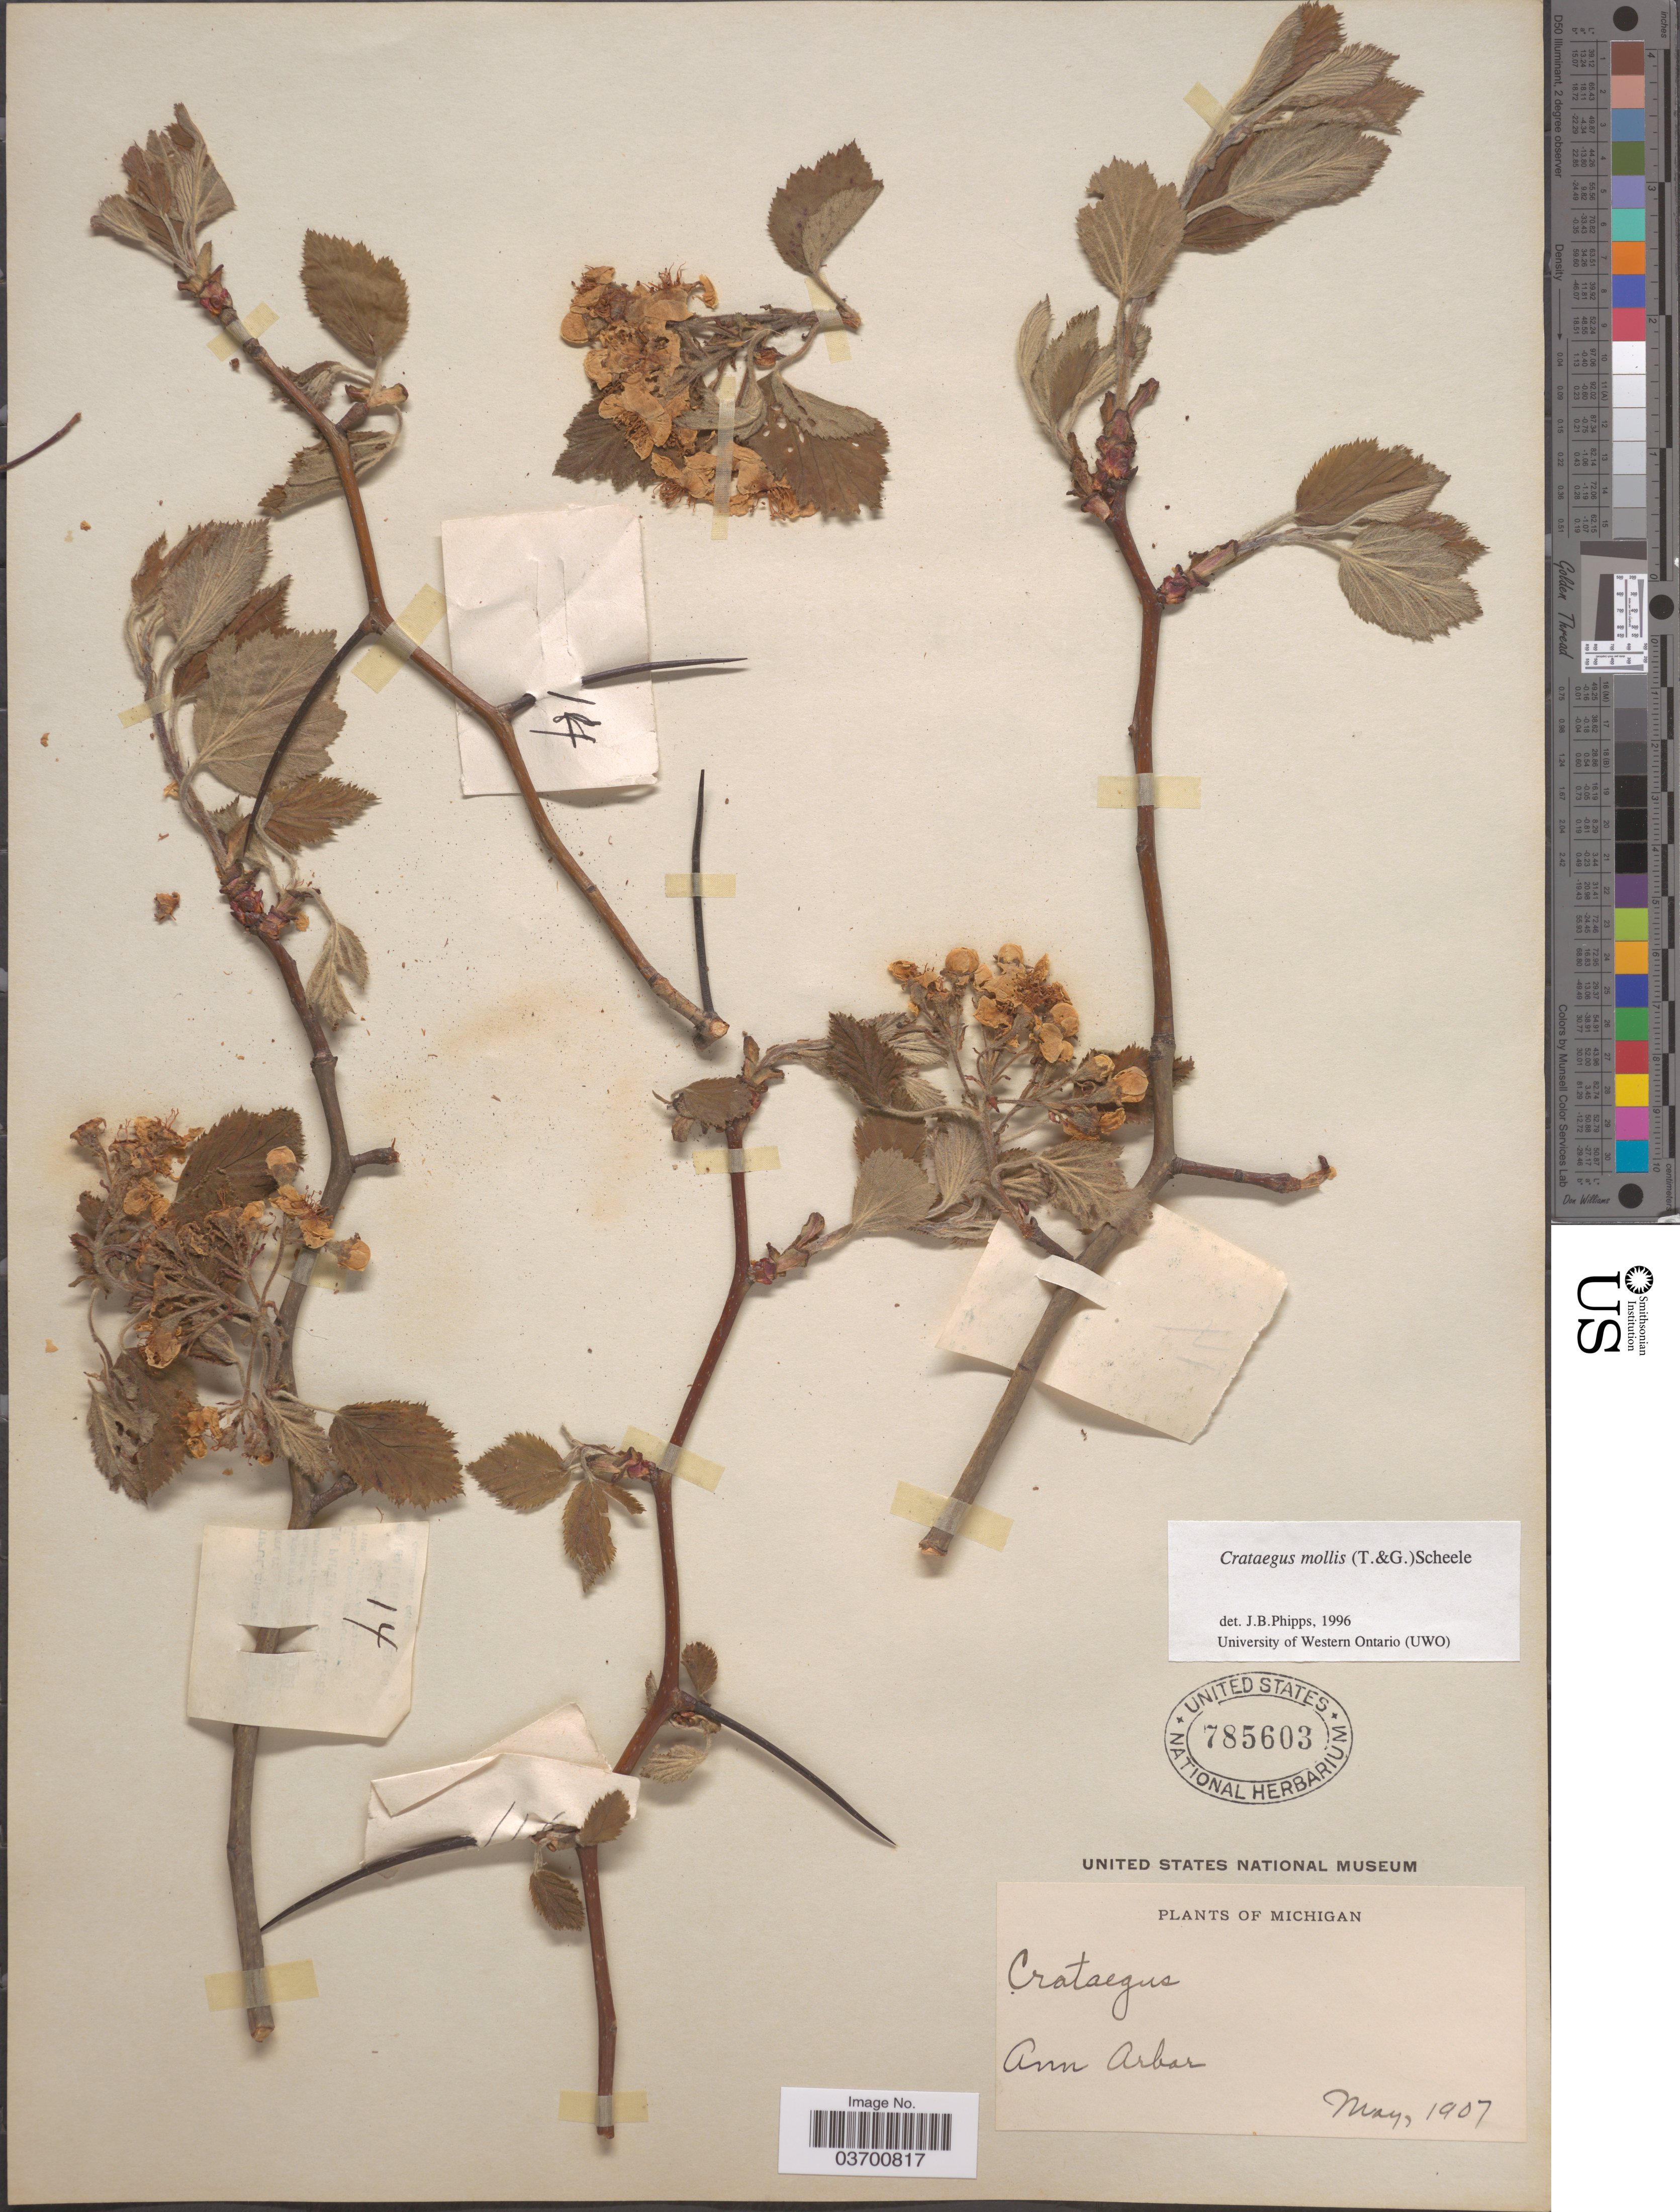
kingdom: Plantae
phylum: Tracheophyta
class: Magnoliopsida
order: Rosales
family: Rosaceae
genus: Crataegus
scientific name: Crataegus mollis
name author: (Torr. & A. Gray) Scheele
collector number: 14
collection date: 1907-05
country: United States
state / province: Michigan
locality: Ann Arbor.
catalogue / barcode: US 785603